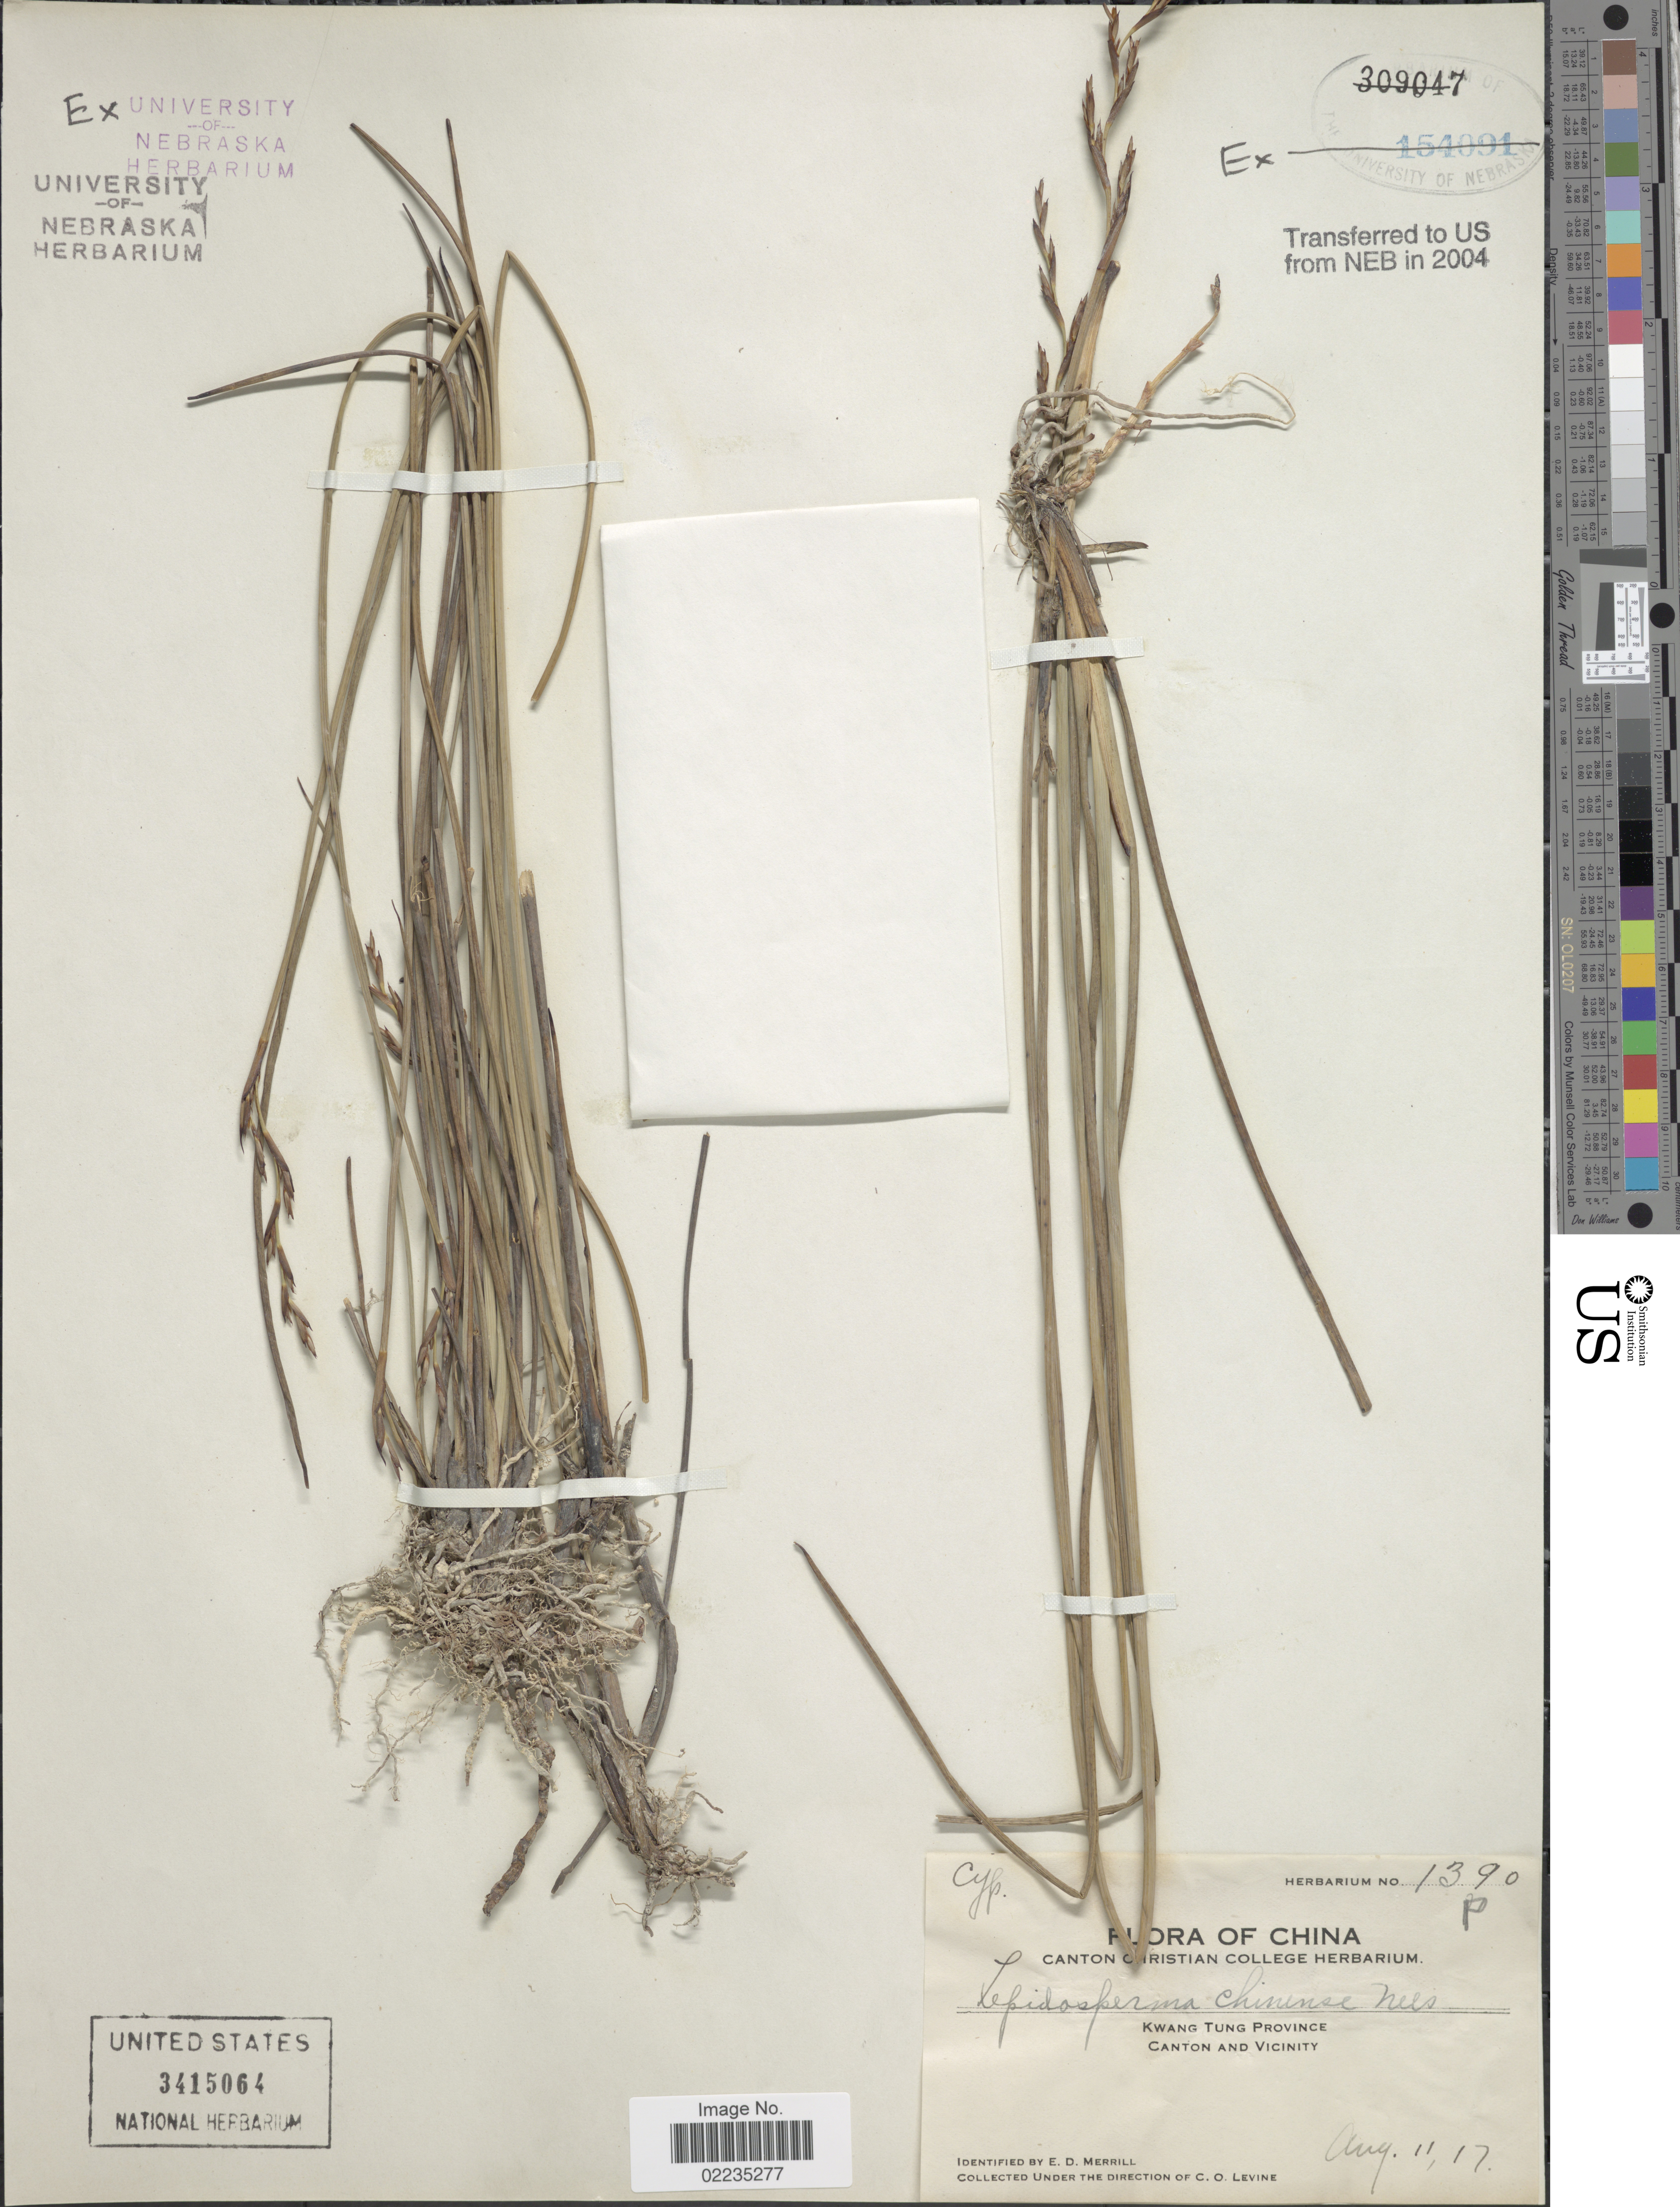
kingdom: Plantae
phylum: Tracheophyta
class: Liliopsida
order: Poales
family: Cyperaceae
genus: Lepidosperma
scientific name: Lepidosperma chinense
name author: Nees & Meyen ex Kunth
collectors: E. D. Merrill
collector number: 1390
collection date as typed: Transcribed d/m/y: 11/8/17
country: China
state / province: Guangdong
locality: Kwangtung Province, Canton and Vicinity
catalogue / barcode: US 3415064